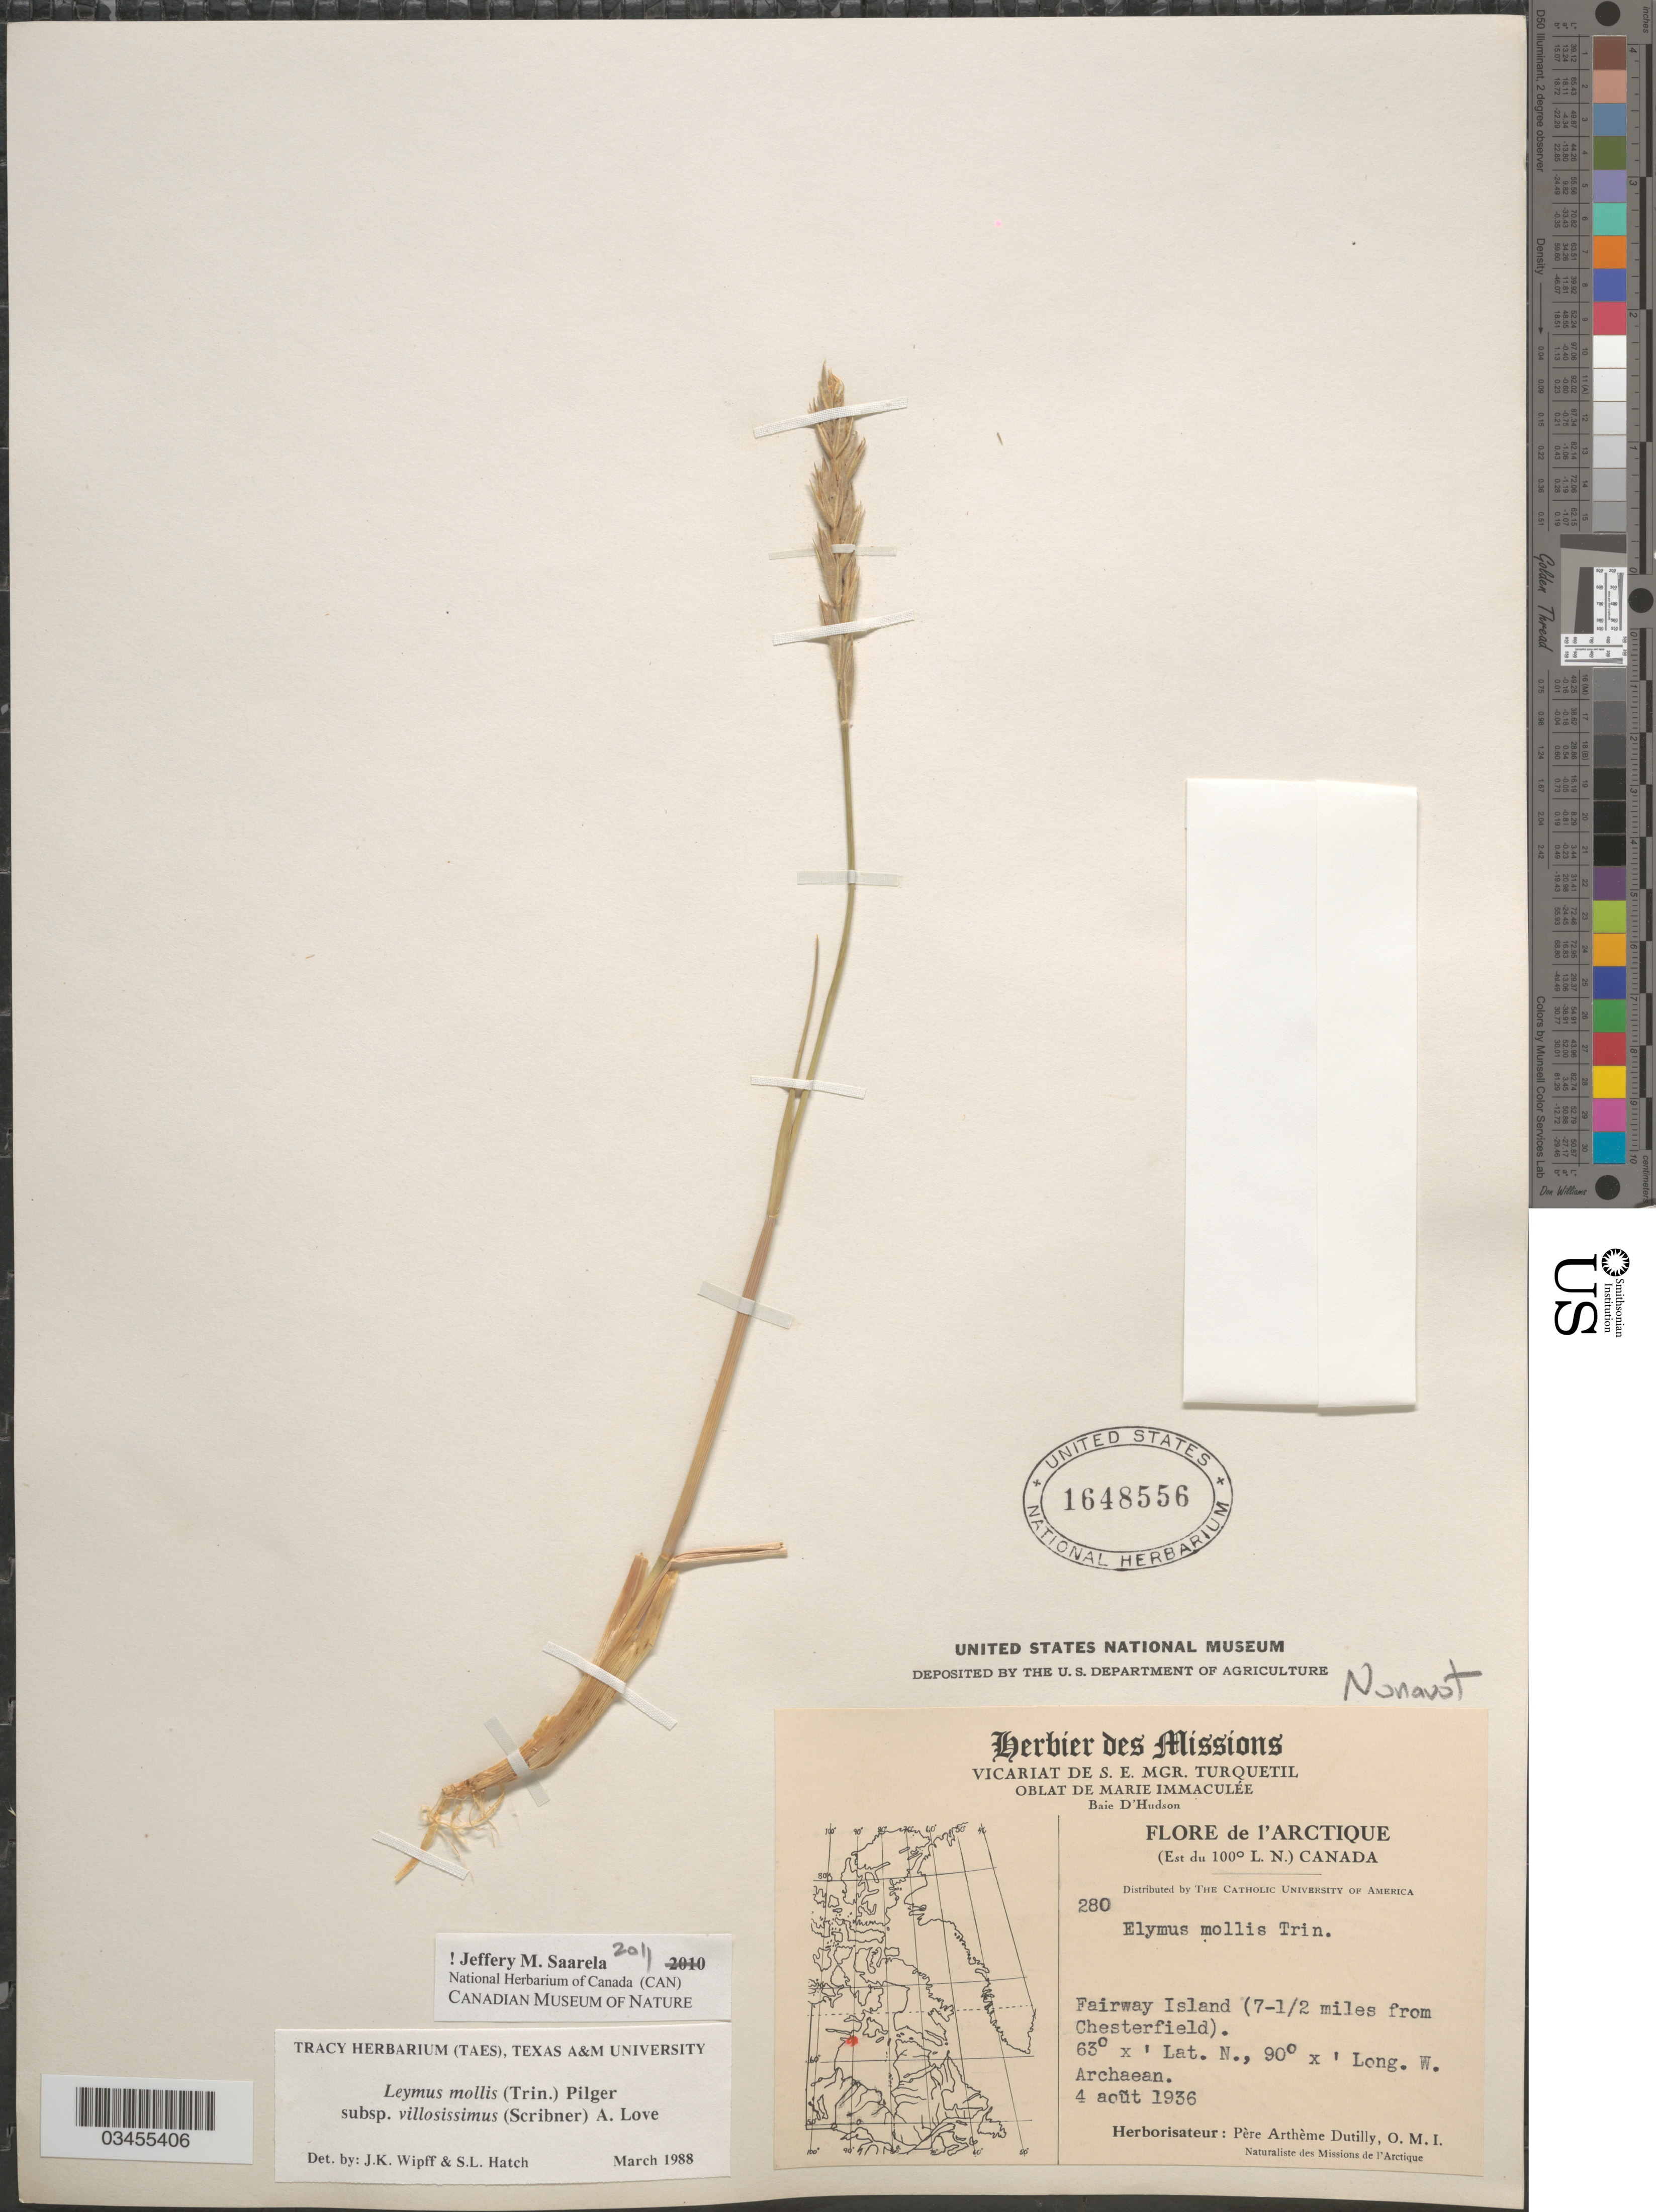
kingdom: Plantae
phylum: Tracheophyta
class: Liliopsida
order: Poales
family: Poaceae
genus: Leymus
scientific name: Leymus mollis subsp. villosissimus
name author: (Scribn.) Á. Löve & D. Löve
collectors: P. Dutilly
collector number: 280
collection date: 1936-08-04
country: Canada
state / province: Nunavut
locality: L'Arctique (Est du 100º L. N.). Fairway Island (7-½ miles from Chesterfield). Missions de l'Arctique.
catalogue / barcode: US 1648556